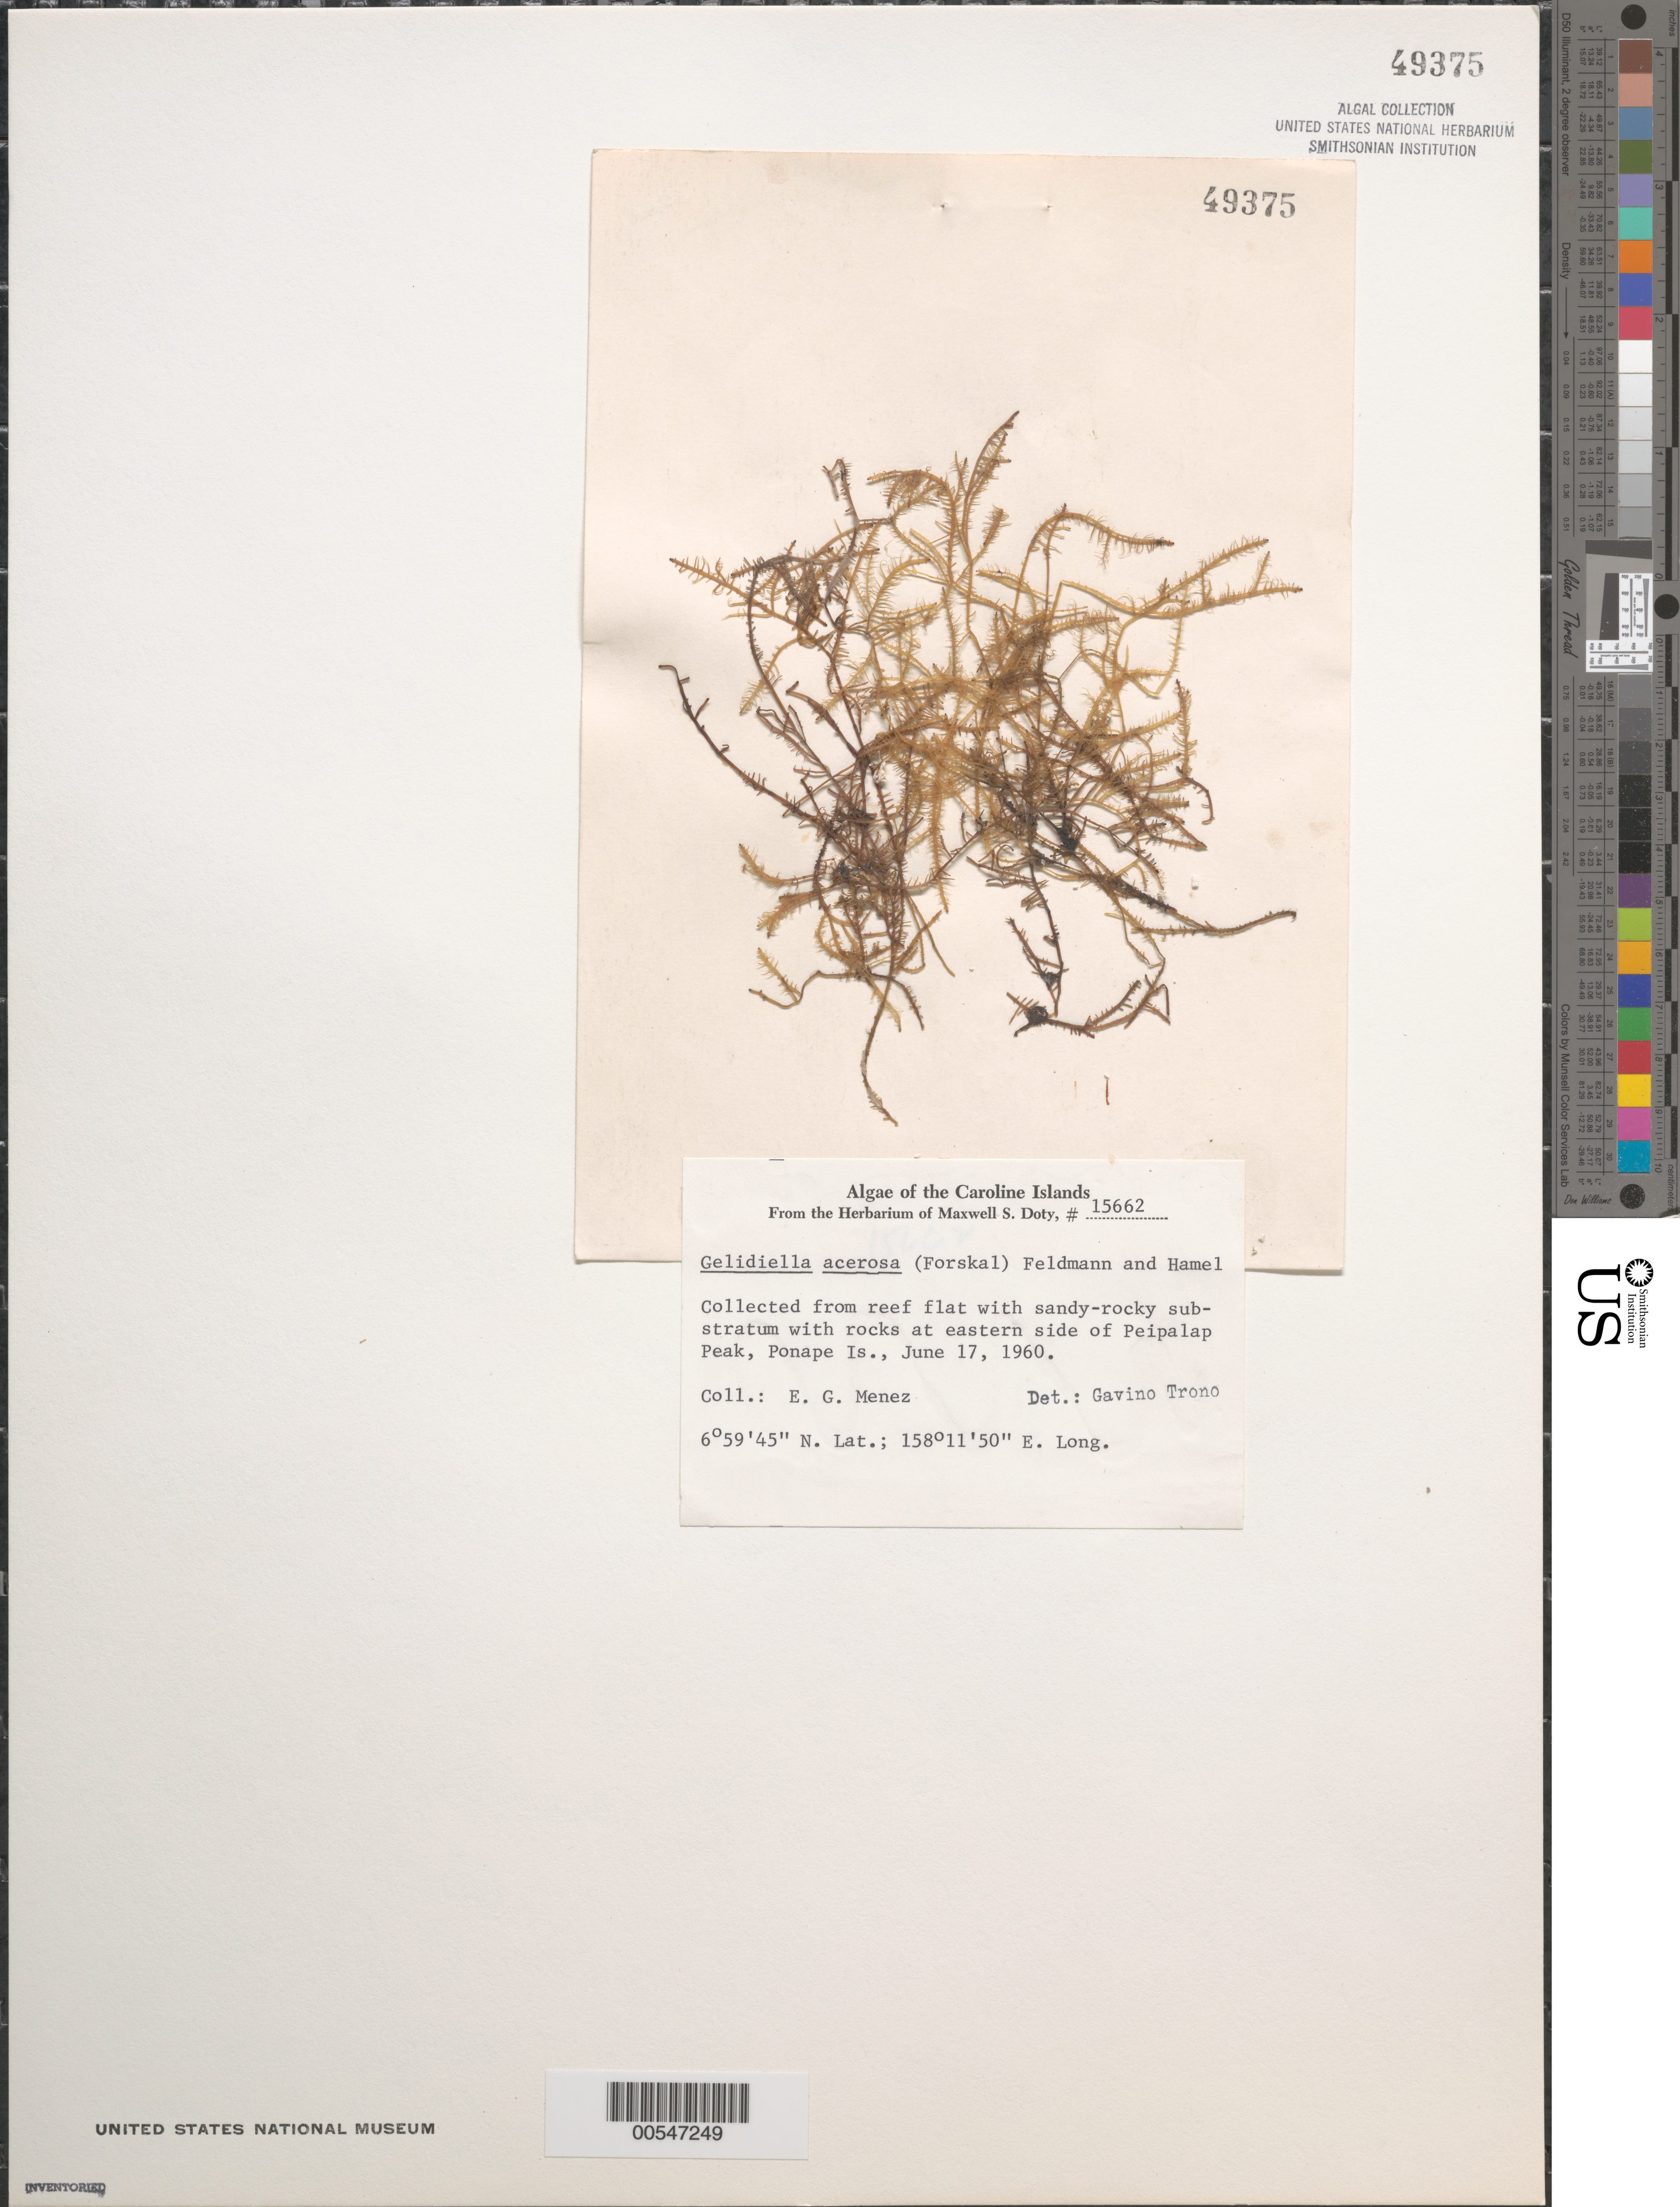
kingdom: Plantae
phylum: Rhodophyta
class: Florideophyceae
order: Gelidiales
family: Gelidiellaceae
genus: Gelidiella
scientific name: Gelidiella acerosa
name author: (Forssk.) Feldmann & G. Hamel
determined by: Trono, Gavino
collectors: Meñez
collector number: MSD 15662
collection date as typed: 17 Jun 1960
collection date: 1960-06-17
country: Micronesia, Federated States of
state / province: Pohnpei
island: Pohnpei [Ponape]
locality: Peipalap Peak, east side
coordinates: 6 59' 45" N, 158 11' 50" E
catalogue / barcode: US 49375